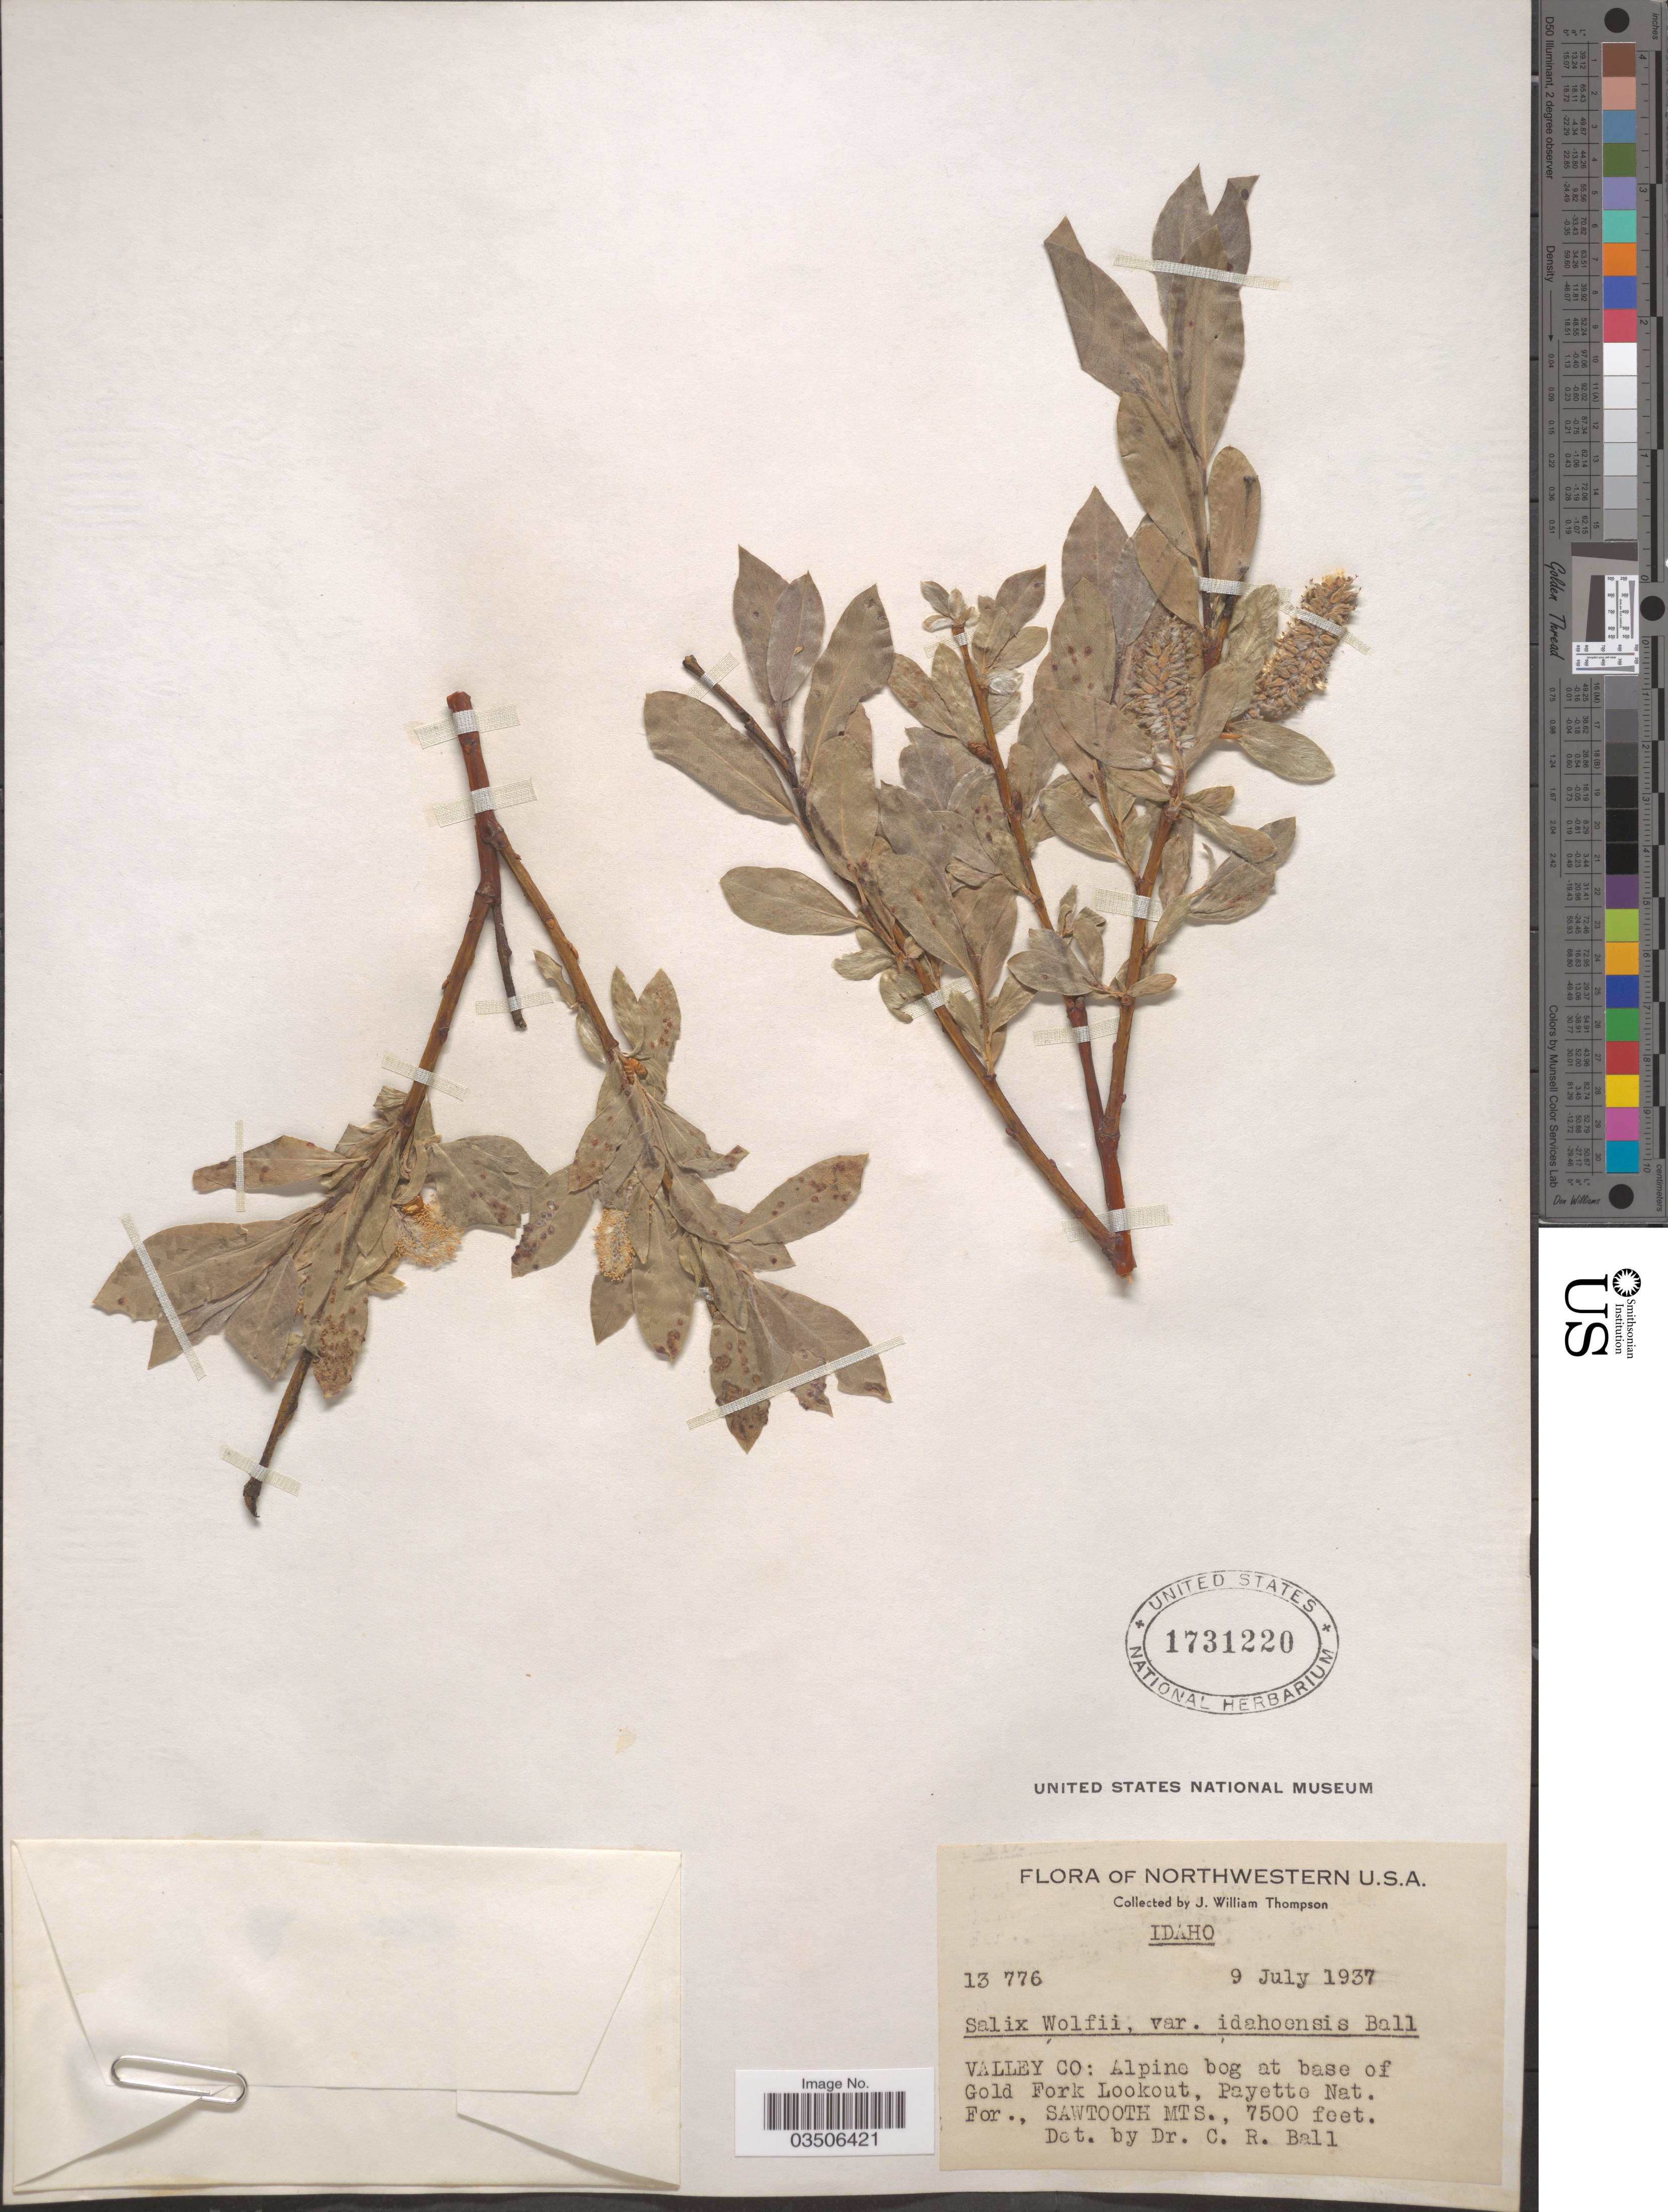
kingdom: Plantae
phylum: Tracheophyta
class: Magnoliopsida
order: Malpighiales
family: Salicaceae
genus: Salix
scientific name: Salix wolfii var. idahoensis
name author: C.R. Ball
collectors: J. W. Thompson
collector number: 13776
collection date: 1937-07-09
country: United States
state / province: Idaho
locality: Valley Co: Alpine bog at base of Gold Fork Lookout, Payette Nat. For., Sawtooth Mts.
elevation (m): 2286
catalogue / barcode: US 1731220